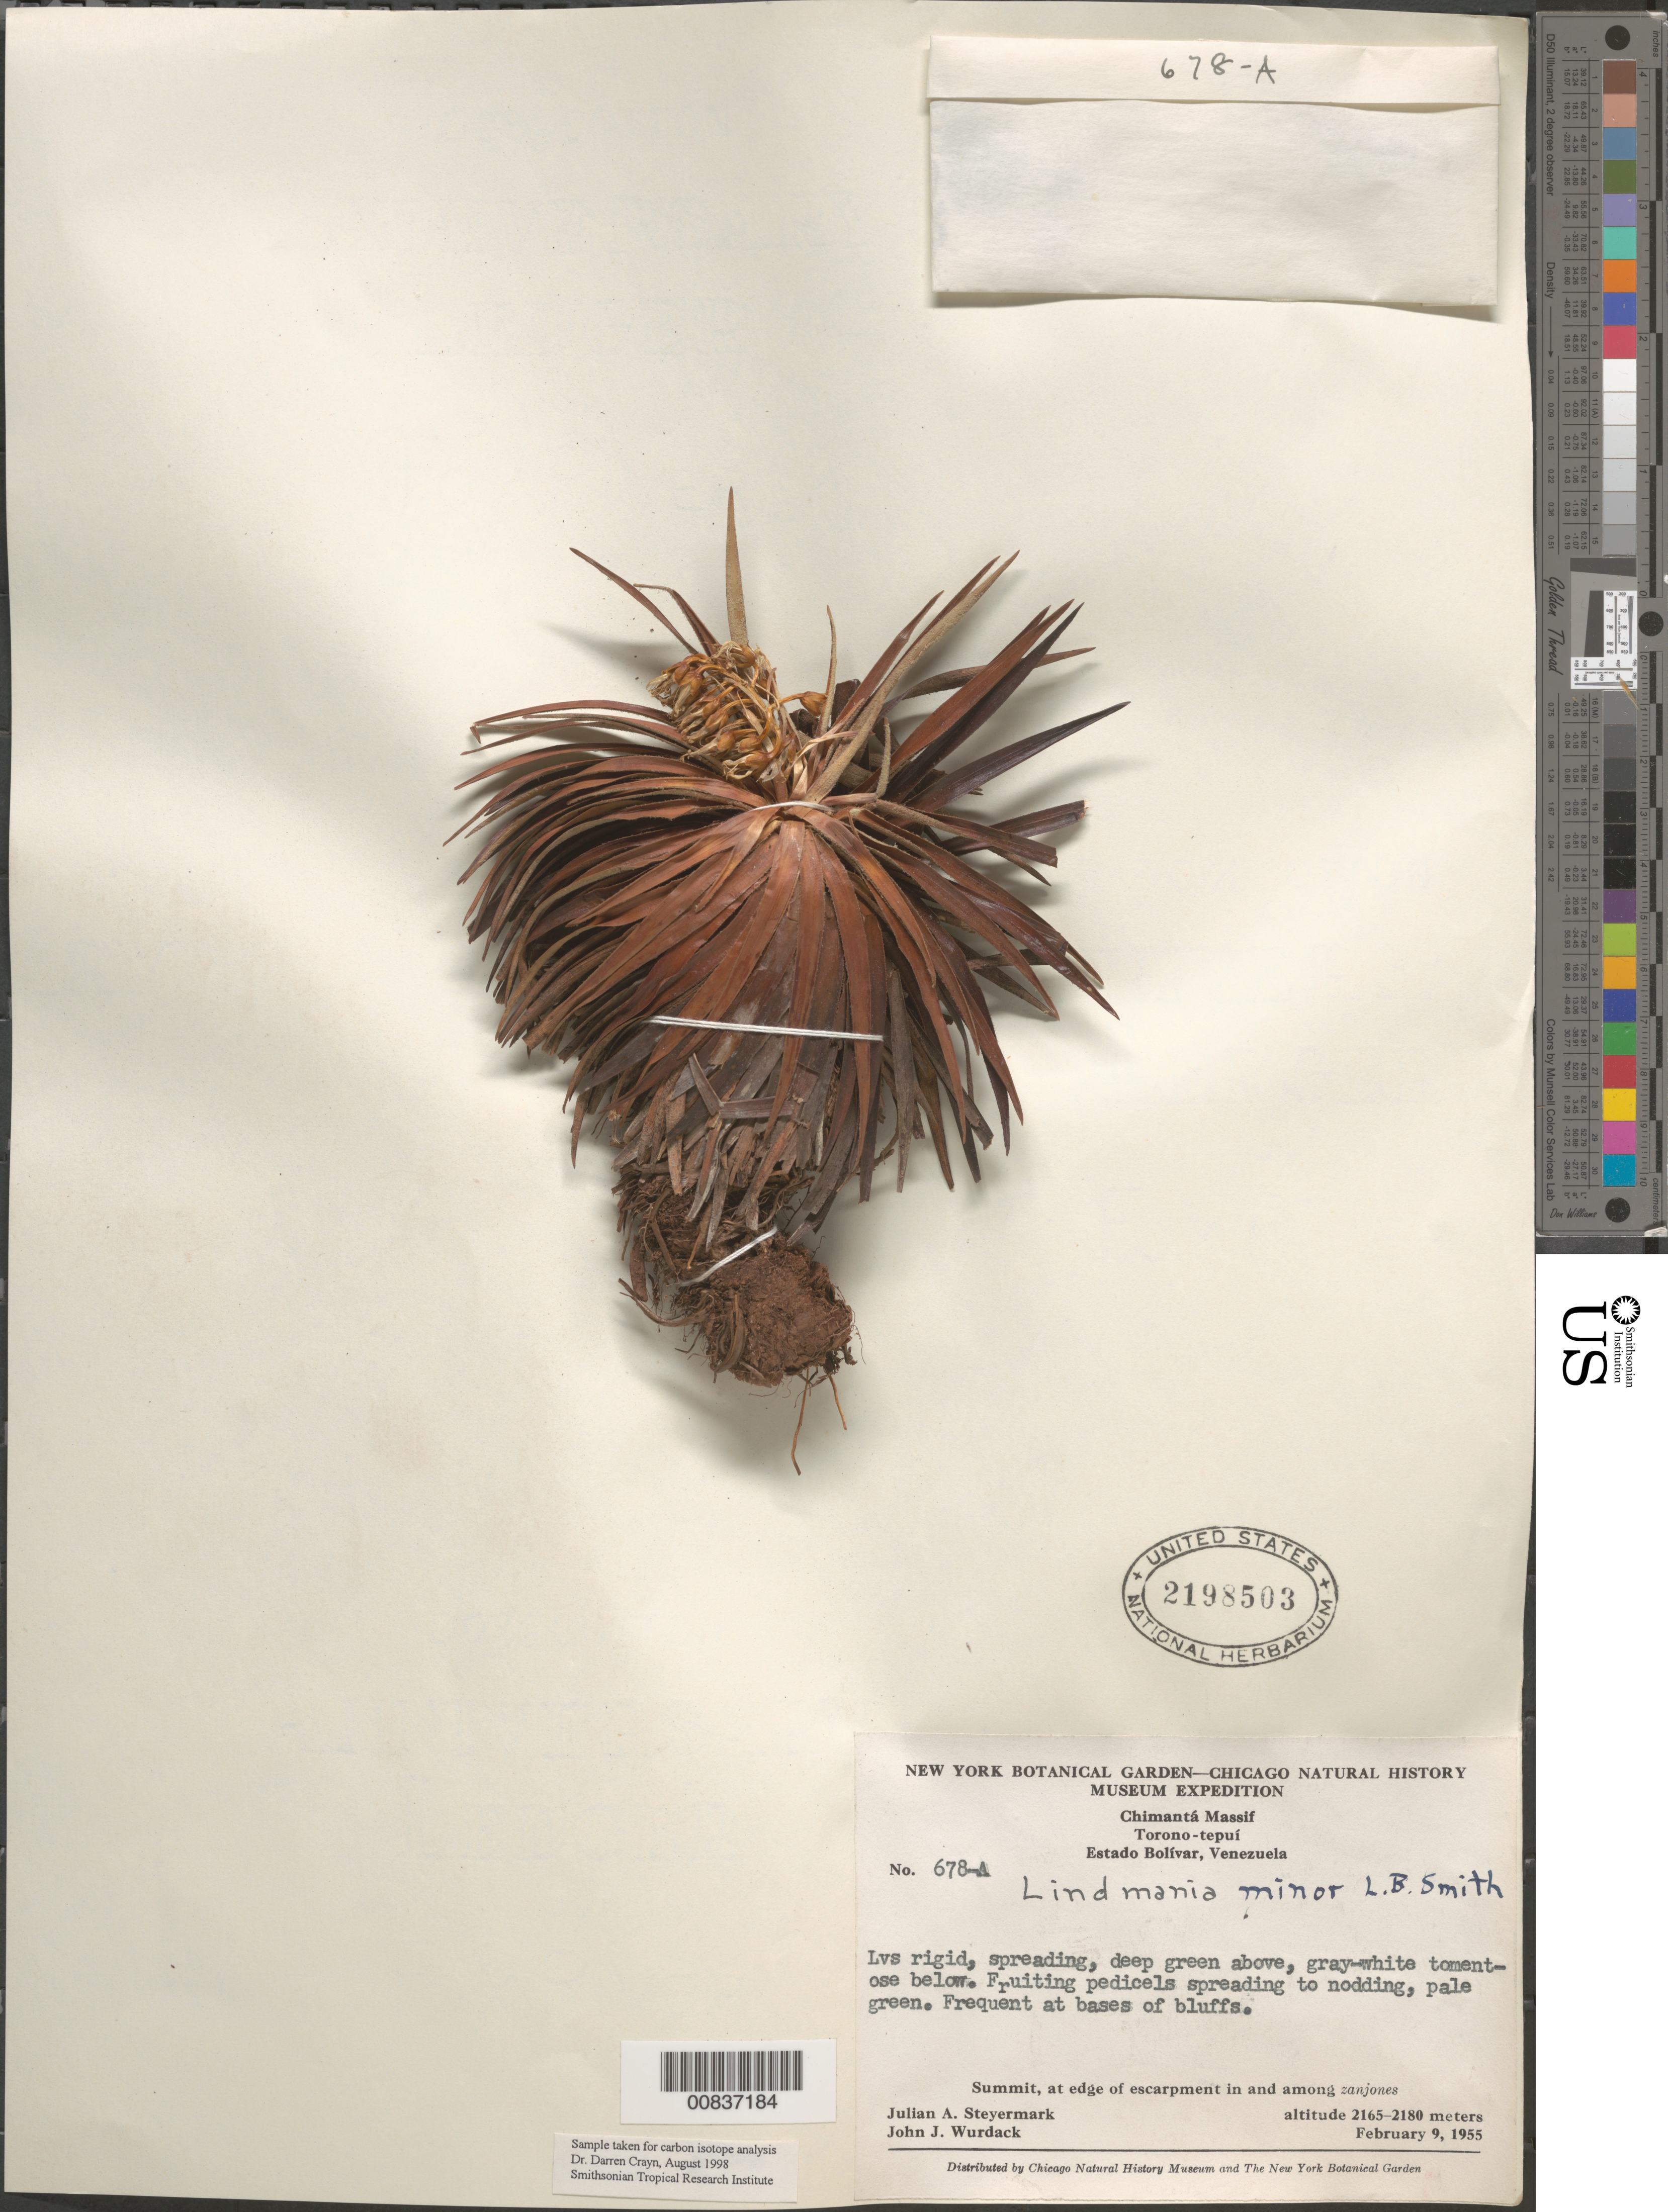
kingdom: Plantae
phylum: Tracheophyta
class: Liliopsida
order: Poales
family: Bromeliaceae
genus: Lindmania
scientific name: Lindmania minor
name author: L.B. Sm.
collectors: J. Steyermark & J. J. Wurdack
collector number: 55 678 A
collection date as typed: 9-Feb-55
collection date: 1955-02-09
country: Venezuela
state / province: Bolívar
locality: Chimantá Massif, Torono-tepuí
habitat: Summit, at edge of escarpment in and among zanjones; at base of bluffs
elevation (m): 2165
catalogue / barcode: US 2198503